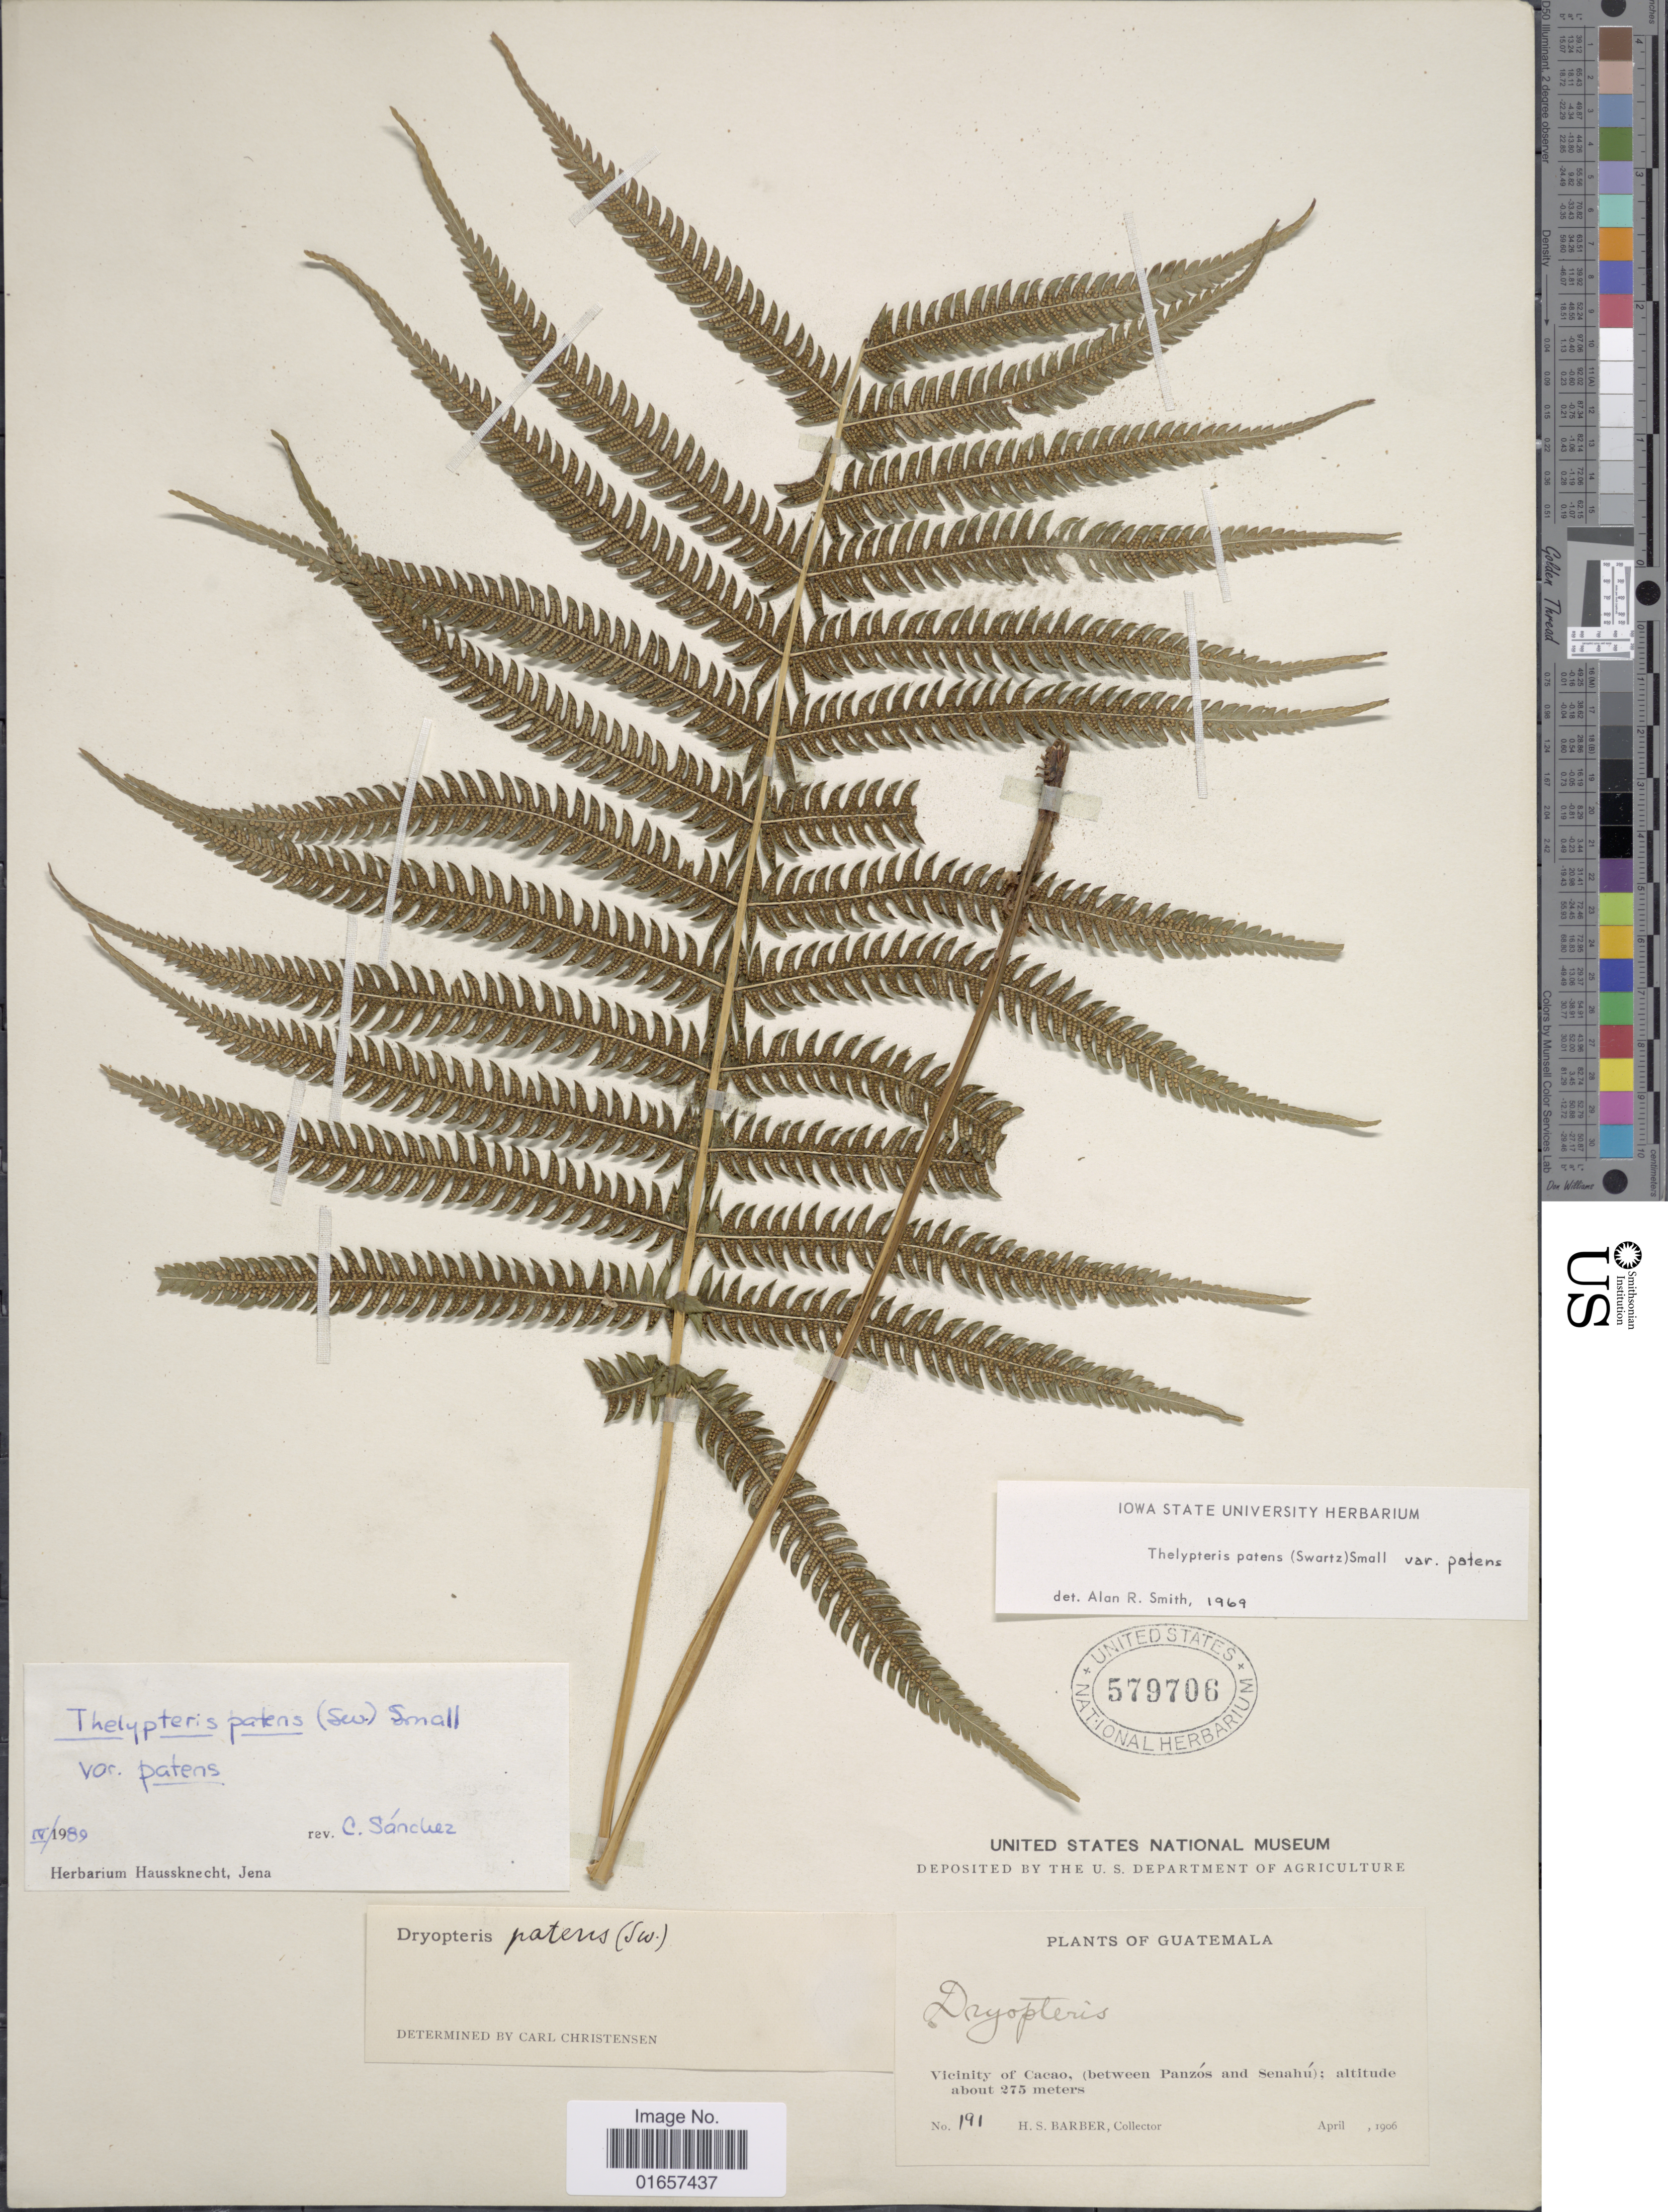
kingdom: Plantae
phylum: Tracheophyta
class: Polypodiopsida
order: Polypodiales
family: Thelypteridaceae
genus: Christella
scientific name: Christella patens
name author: (Sw.) Holttum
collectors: H. Barber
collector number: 191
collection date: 1906-04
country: Guatemala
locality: Guatemala, Vicinity of Cacao, (between Panzós and Senahú).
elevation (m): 275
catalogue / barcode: US 579706